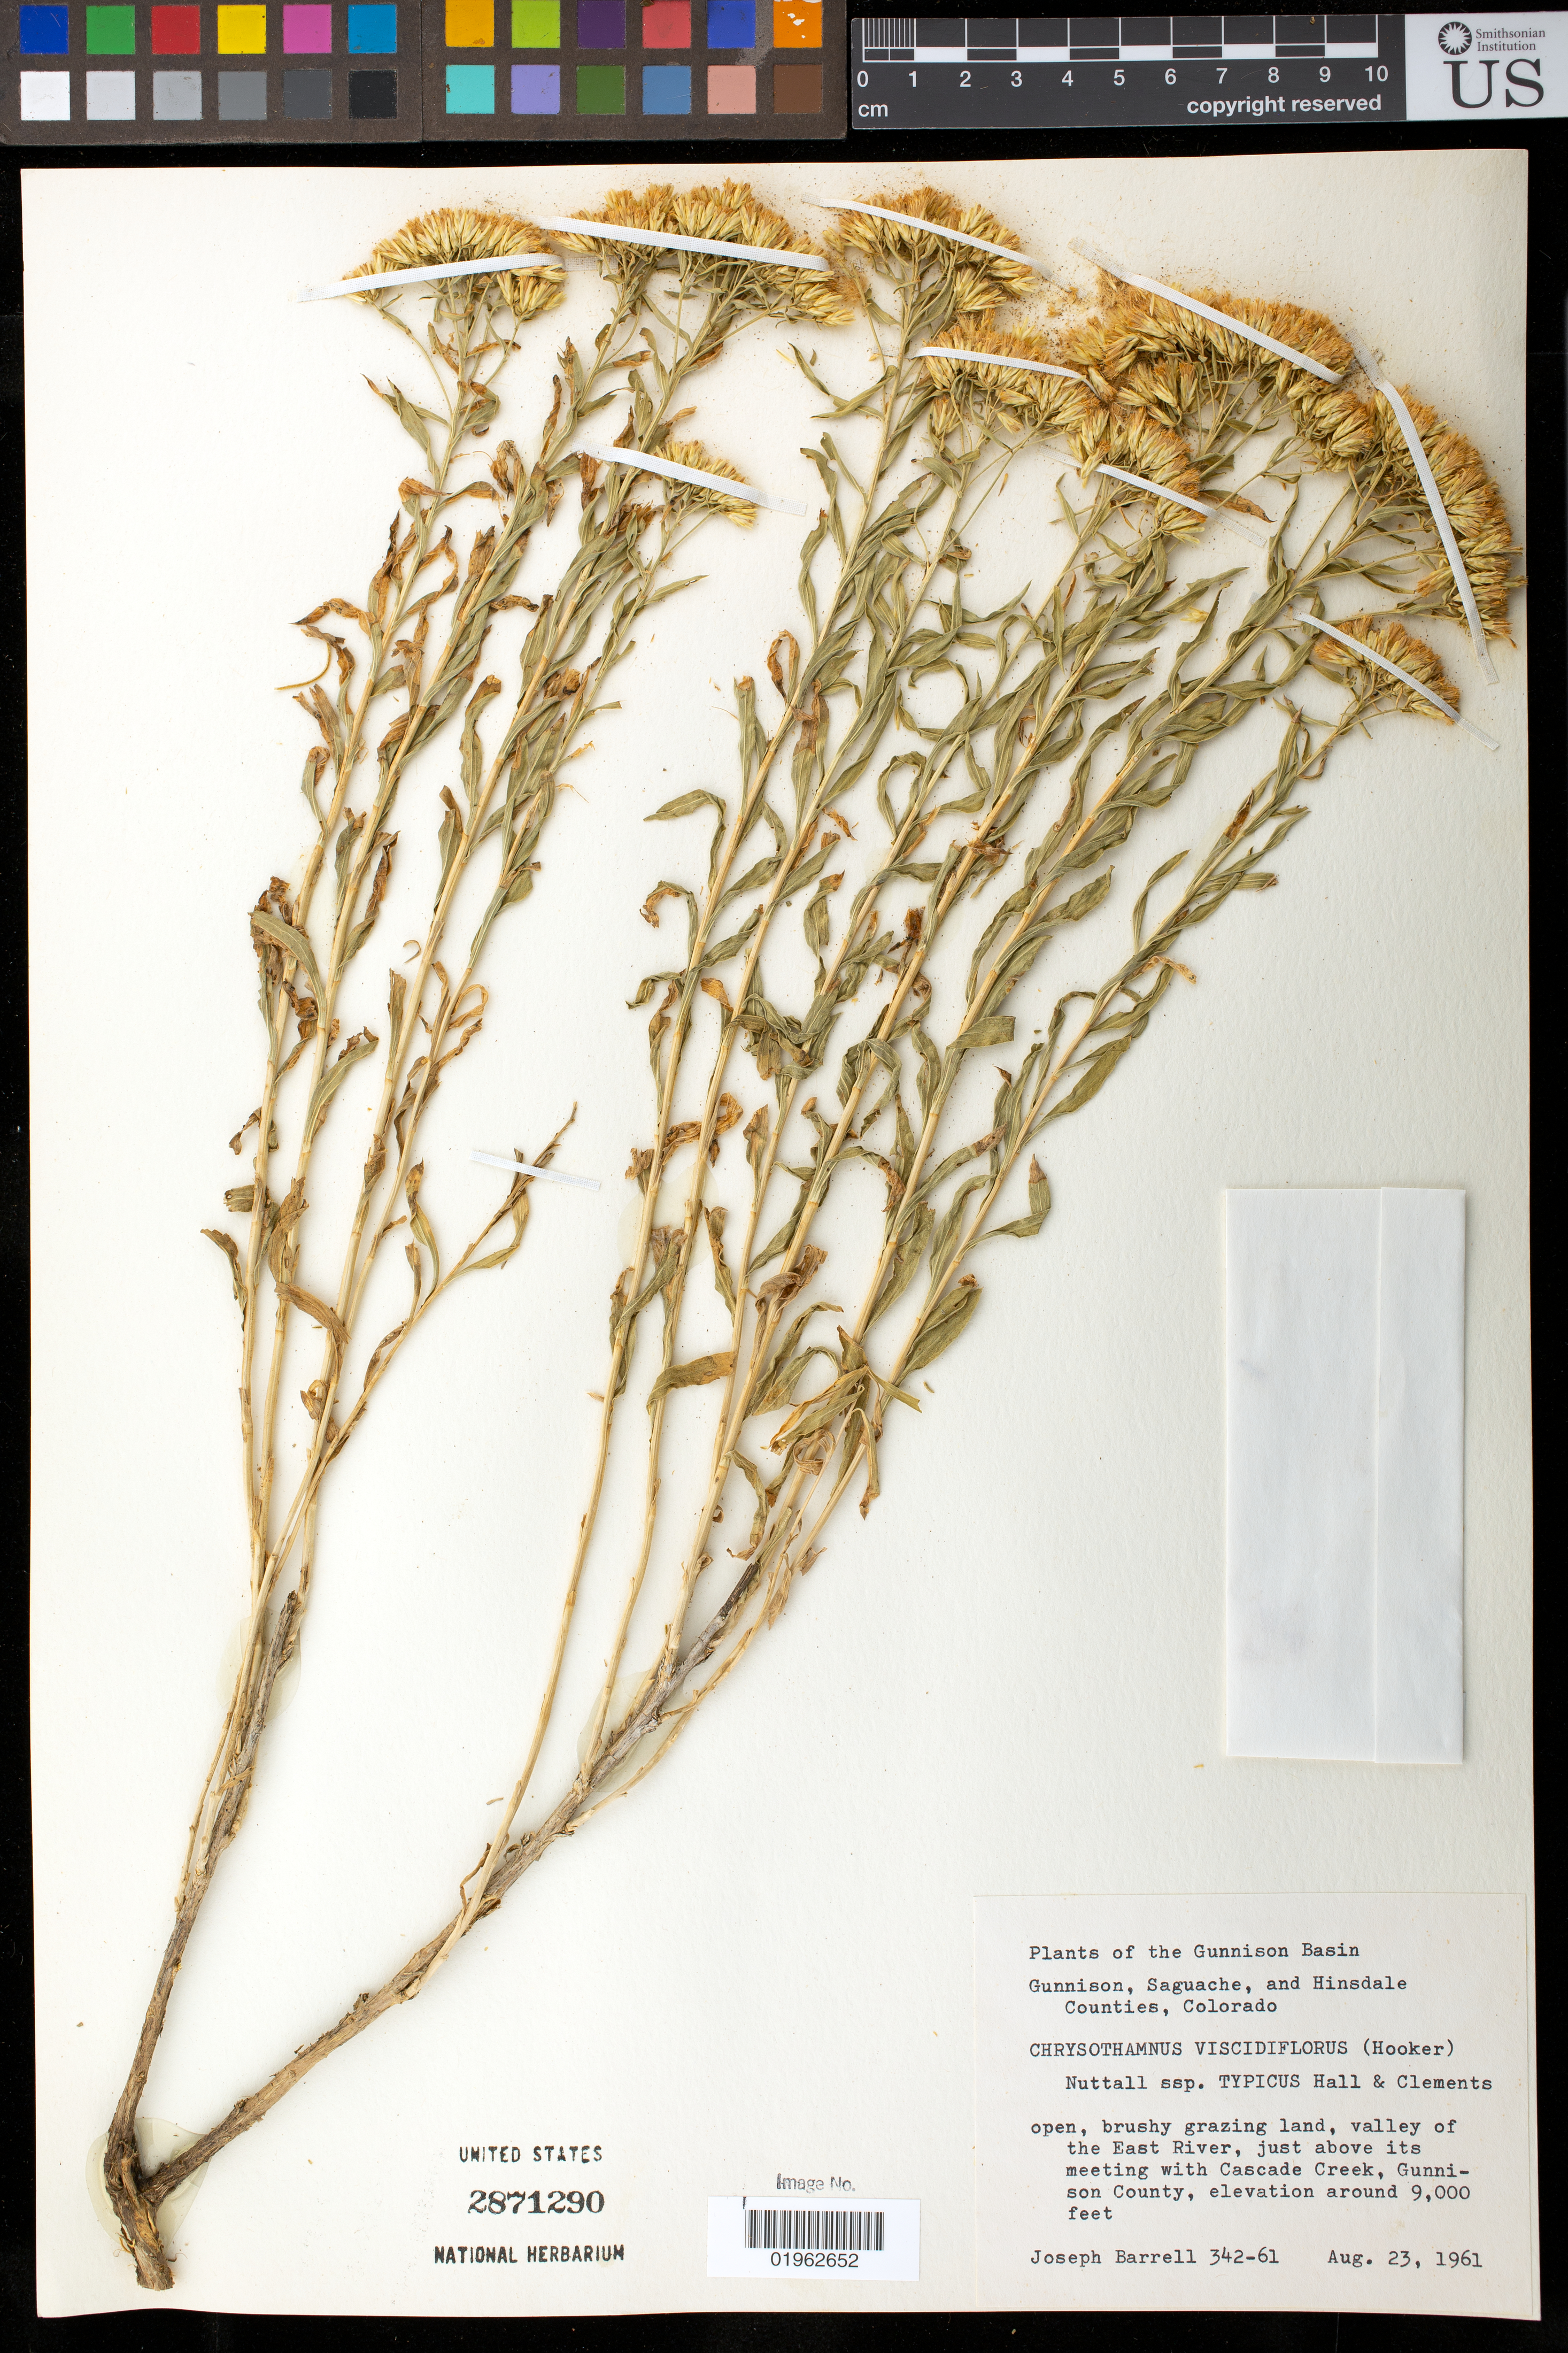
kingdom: Plantae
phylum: Tracheophyta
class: Magnoliopsida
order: Asterales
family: Asteraceae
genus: Chrysothamnus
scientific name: Chrysothamnus viscidiflorus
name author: (Hook.) Nutt.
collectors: J. Barrell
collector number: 342-61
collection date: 1961-08-23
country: United States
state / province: Colorado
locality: Gunnison Basin, Gunnison, Saguache, and Hinsdale Counties, valley of the East River, just above its meeting with Cascade Creek, Gunnison County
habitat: open, brushy grazing land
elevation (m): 2743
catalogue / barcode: US 2871290